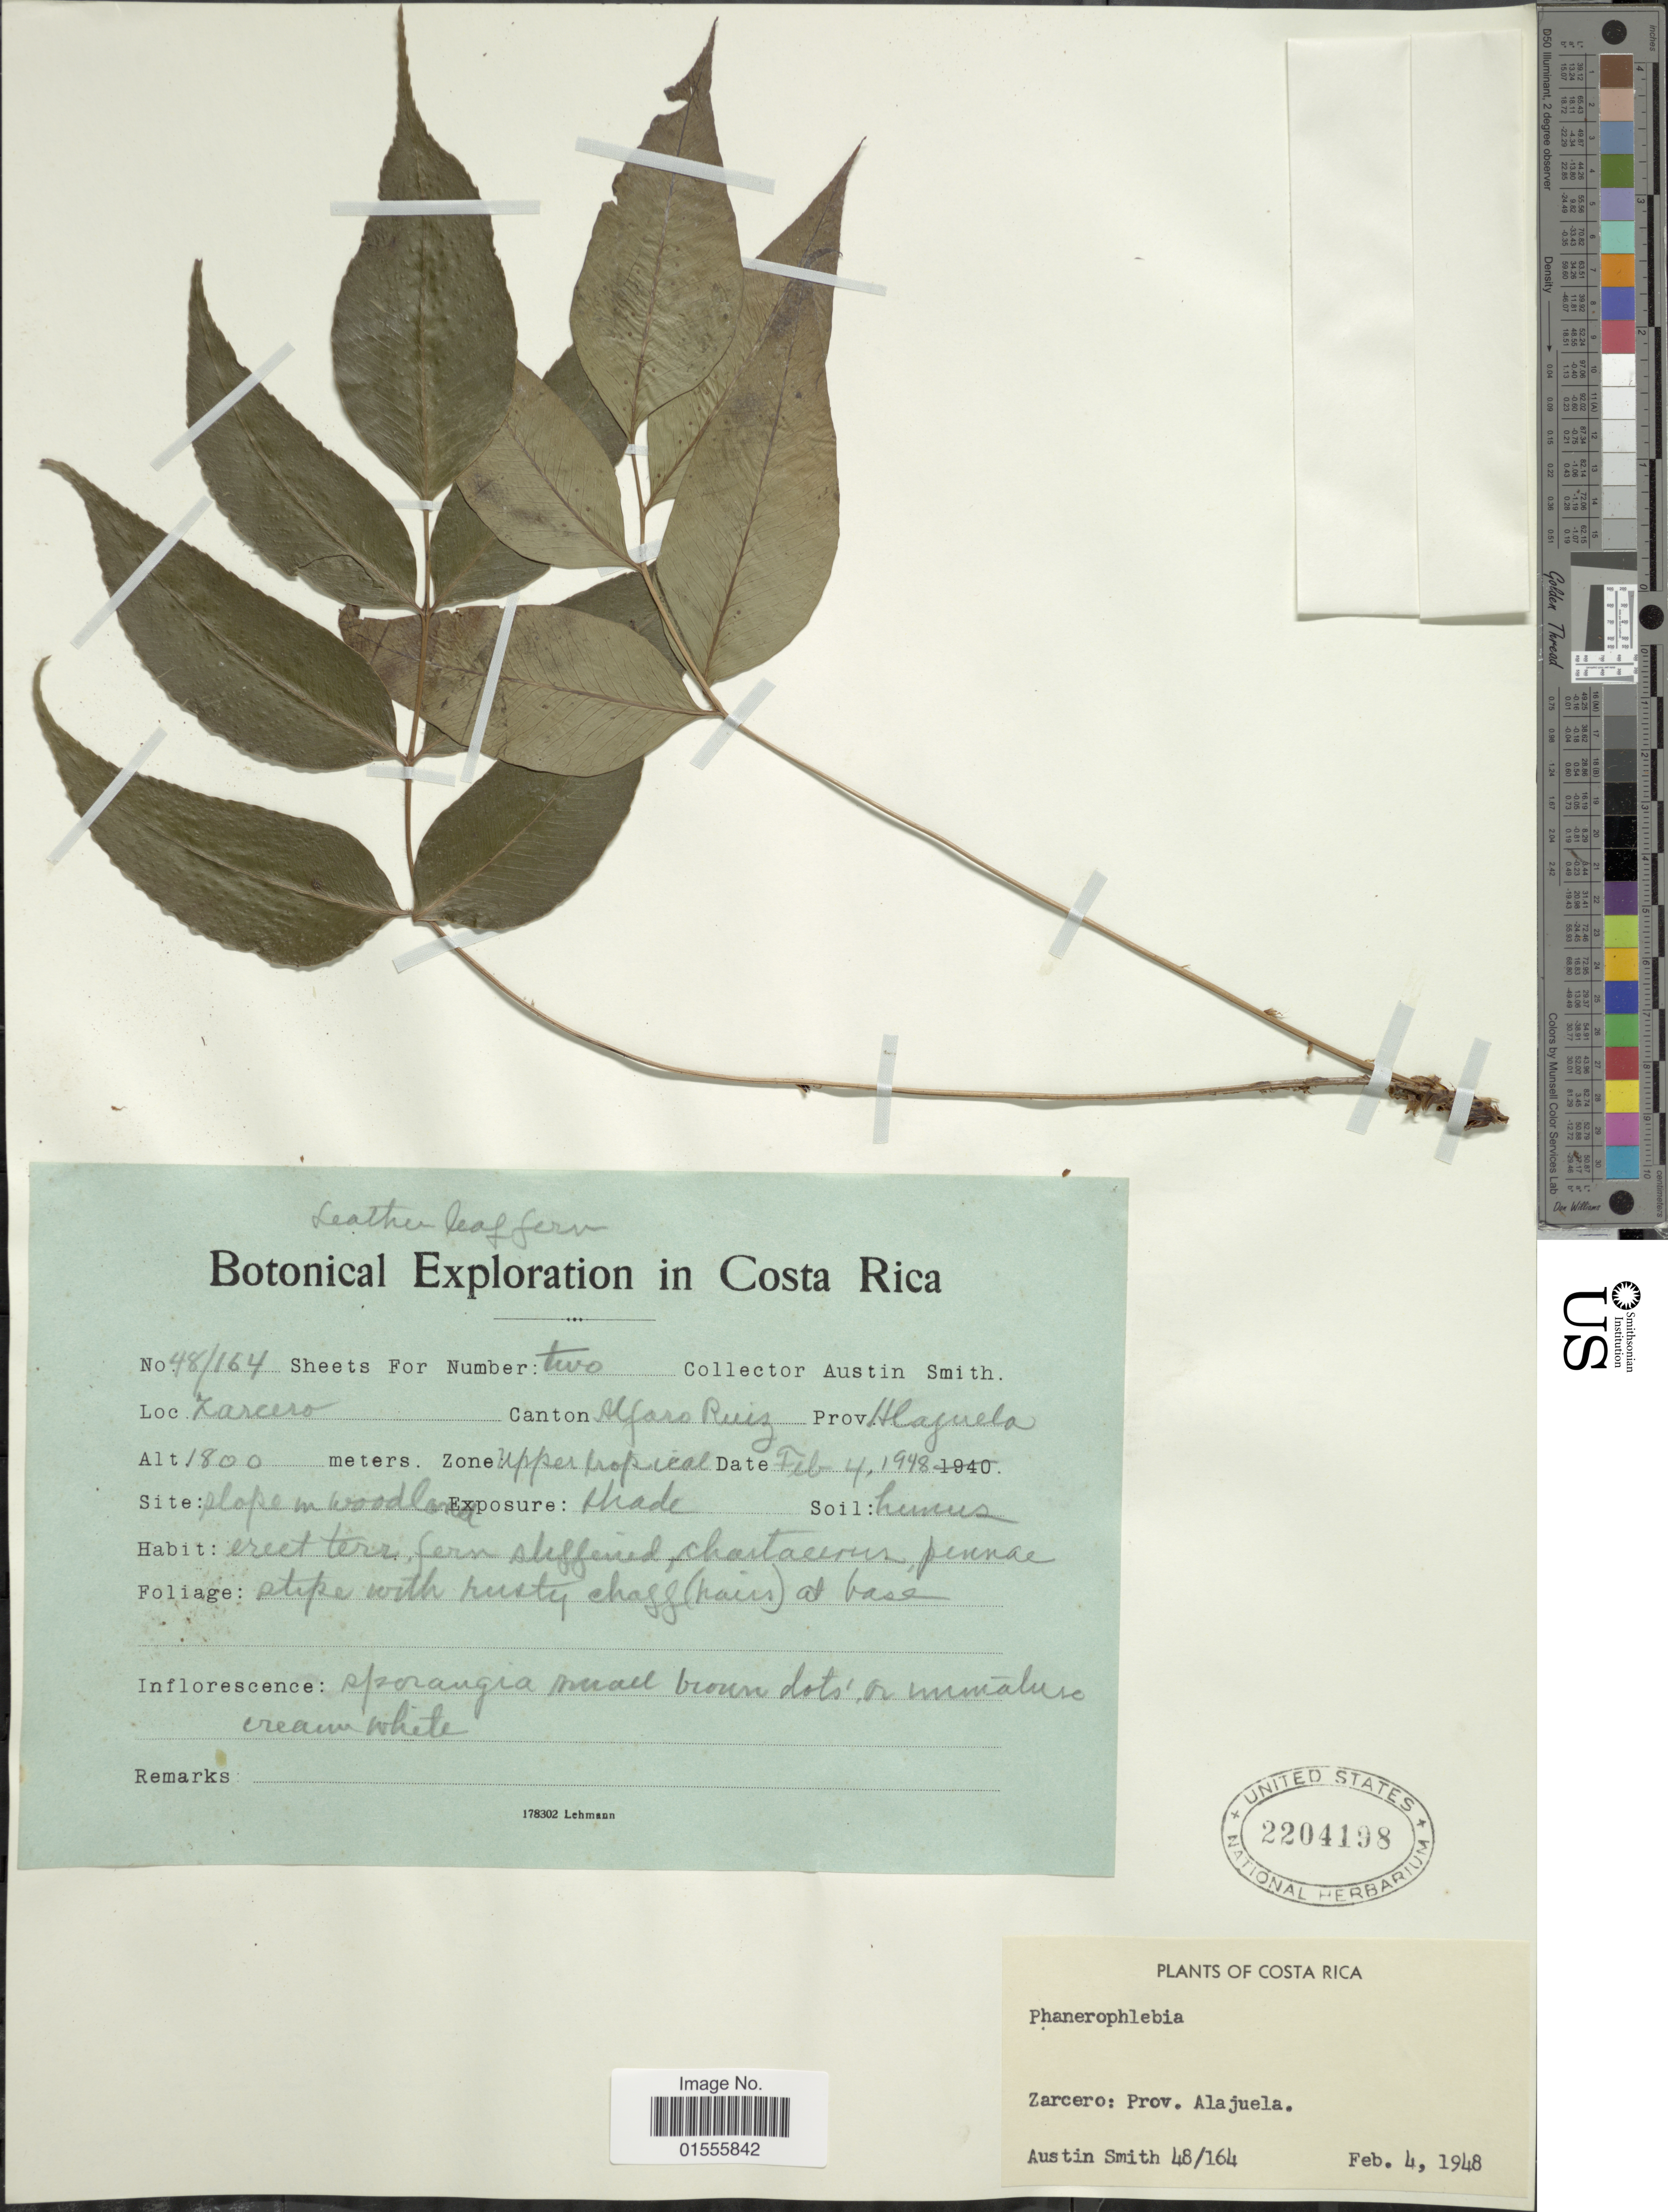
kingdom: Plantae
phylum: Tracheophyta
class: Polypodiopsida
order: Polypodiales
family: Dryopteridaceae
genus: Phanerophlebia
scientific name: Phanerophlebia juglandifolia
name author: (Willd.) J. Sm.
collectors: Aust P. Smith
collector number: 48/164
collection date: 1948-02-04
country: Costa Rica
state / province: Alajuela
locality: Zarcero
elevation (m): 1800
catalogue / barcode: US 2204198